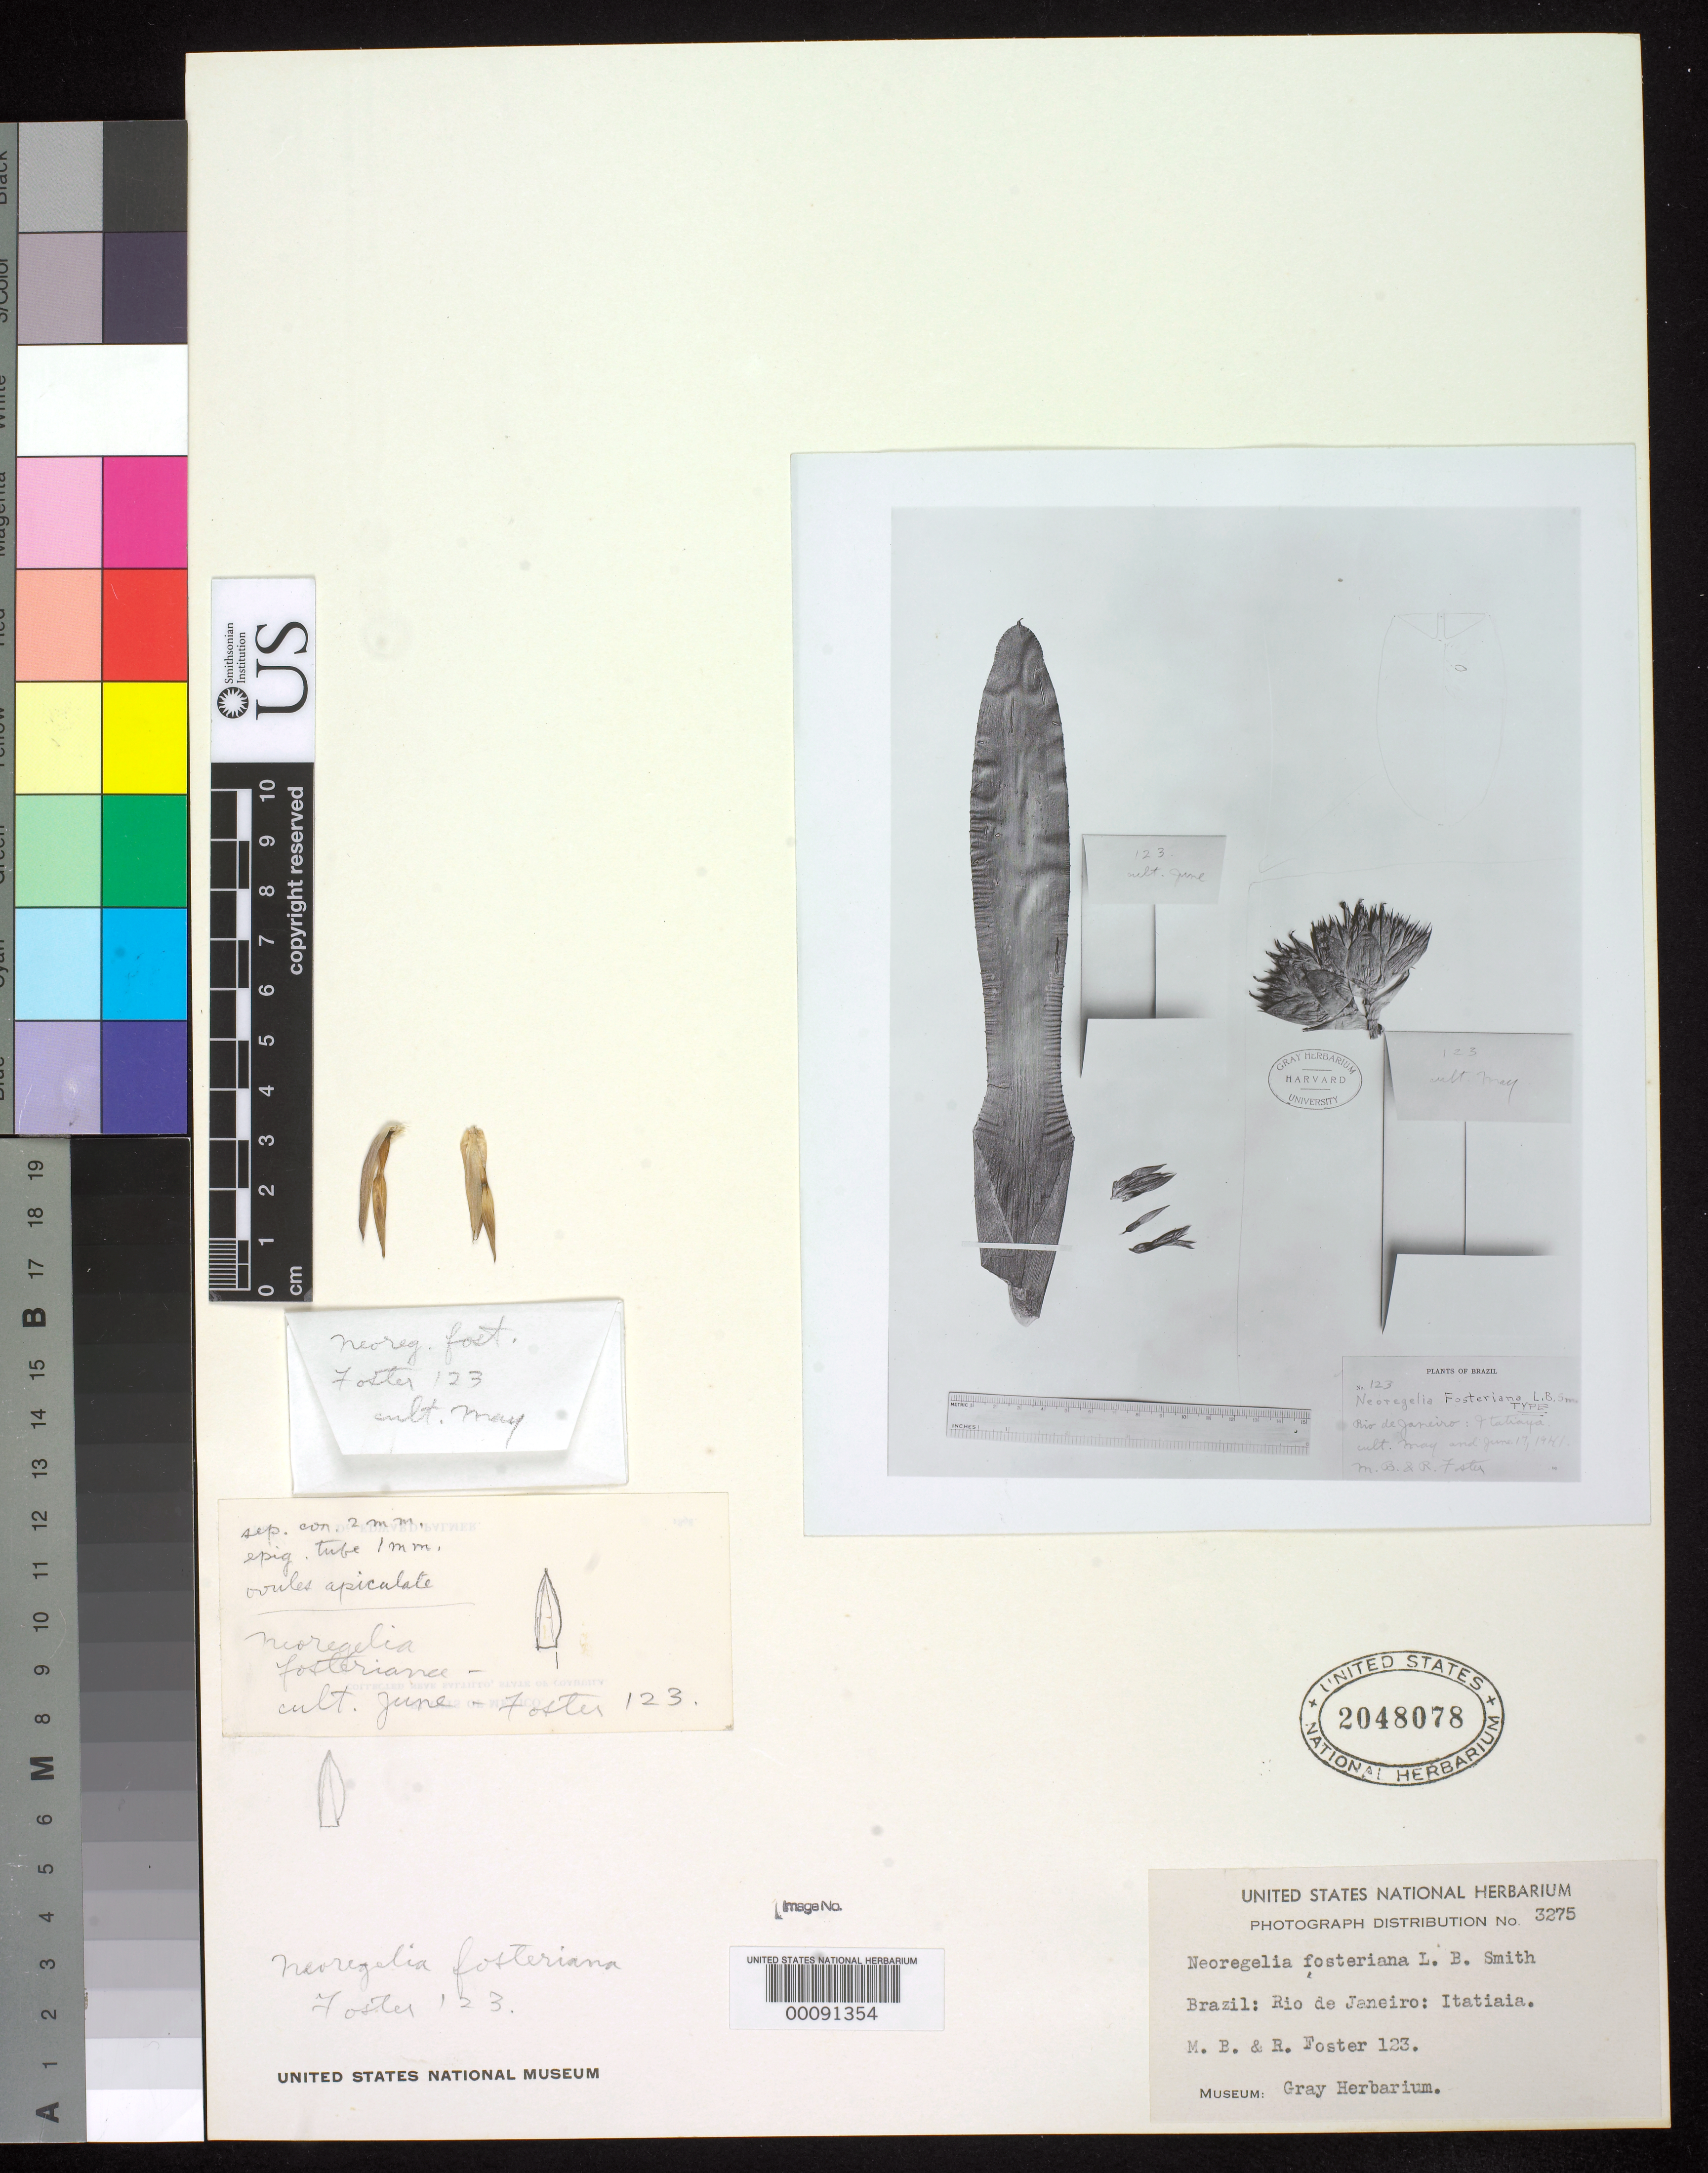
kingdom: Plantae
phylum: Tracheophyta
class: Liliopsida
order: Poales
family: Bromeliaceae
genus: Neoregelia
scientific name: Neoregelia fosteriana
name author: L.B. Sm.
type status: Isotype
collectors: M. B. Foster & R. C. Foster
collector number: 123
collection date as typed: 1939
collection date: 1939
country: Brazil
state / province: Rio de Janeiro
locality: Itatiaia.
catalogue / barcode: US 2048078